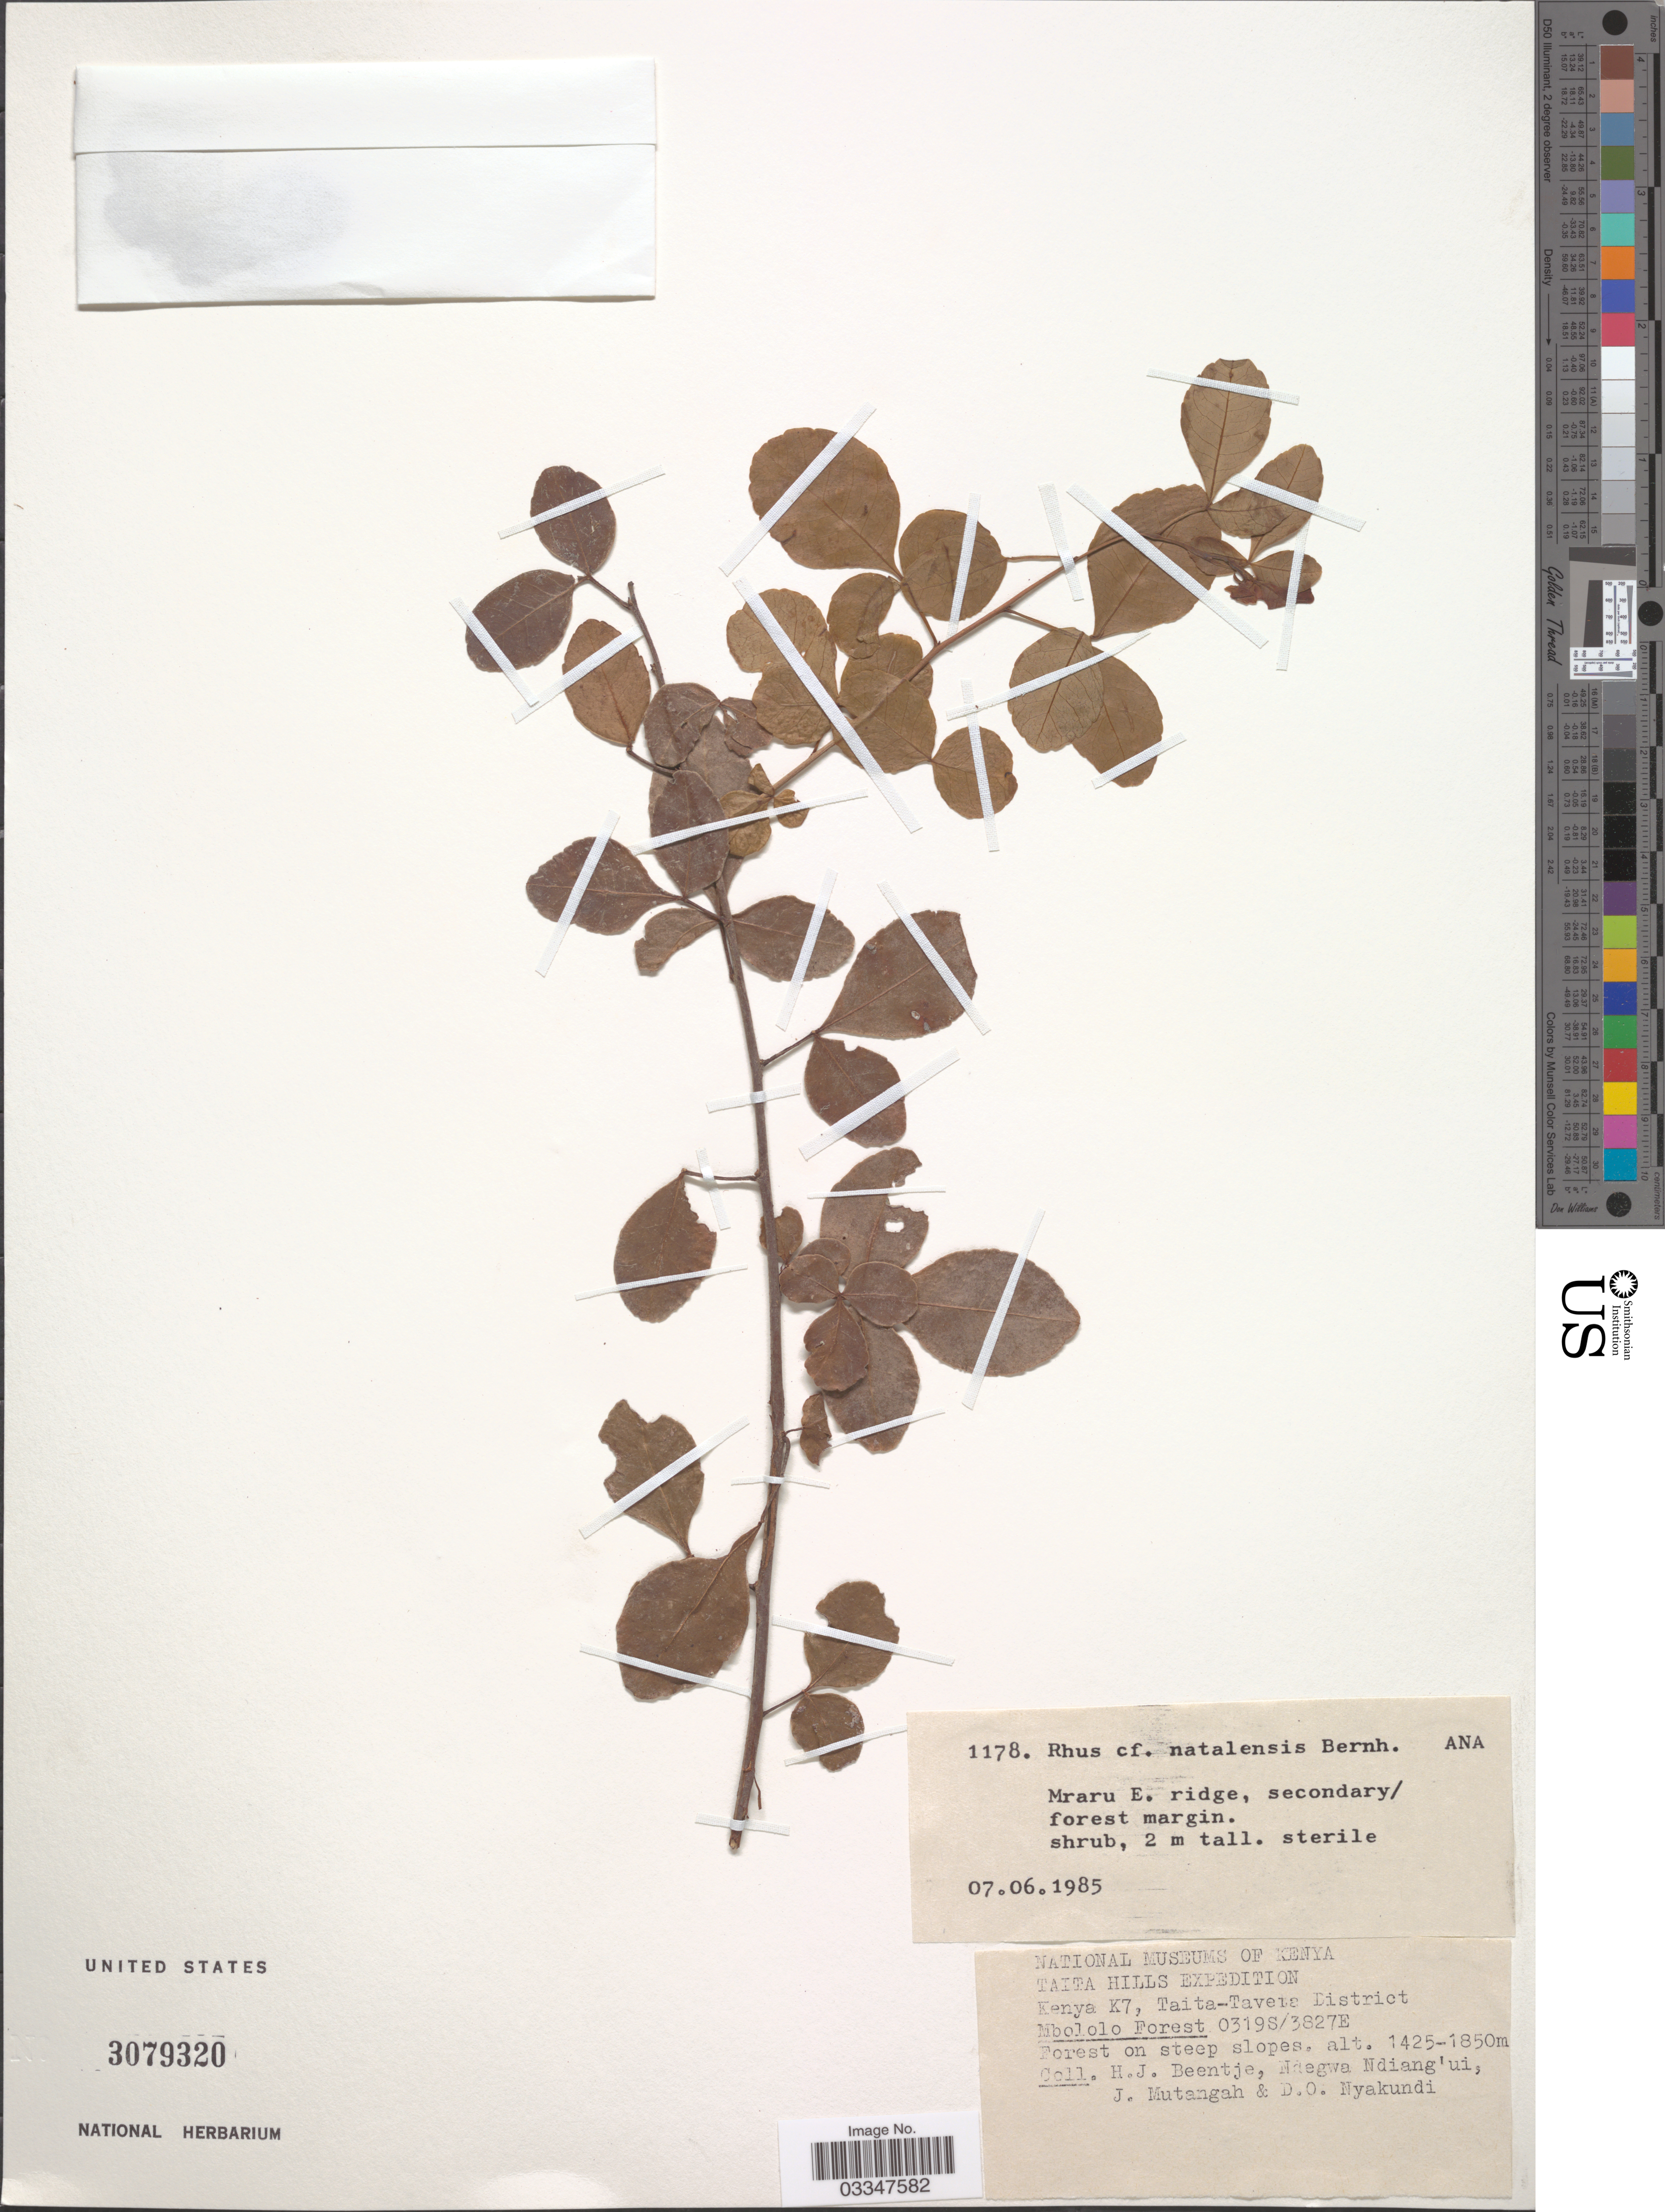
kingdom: Plantae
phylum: Tracheophyta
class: Magnoliopsida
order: Sapindales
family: Anacardiaceae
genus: Rhus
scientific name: Rhus natalensis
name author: Bernh.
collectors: H. J. Beentje, Ndegwa Ndiang'ui, J. Mutangah & D. Nyakundi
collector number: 1178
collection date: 1985-06-07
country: Kenya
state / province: Taita Taveta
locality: K7, Taita-Taveta District, Mbololo Forest.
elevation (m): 1425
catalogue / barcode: US 3079320